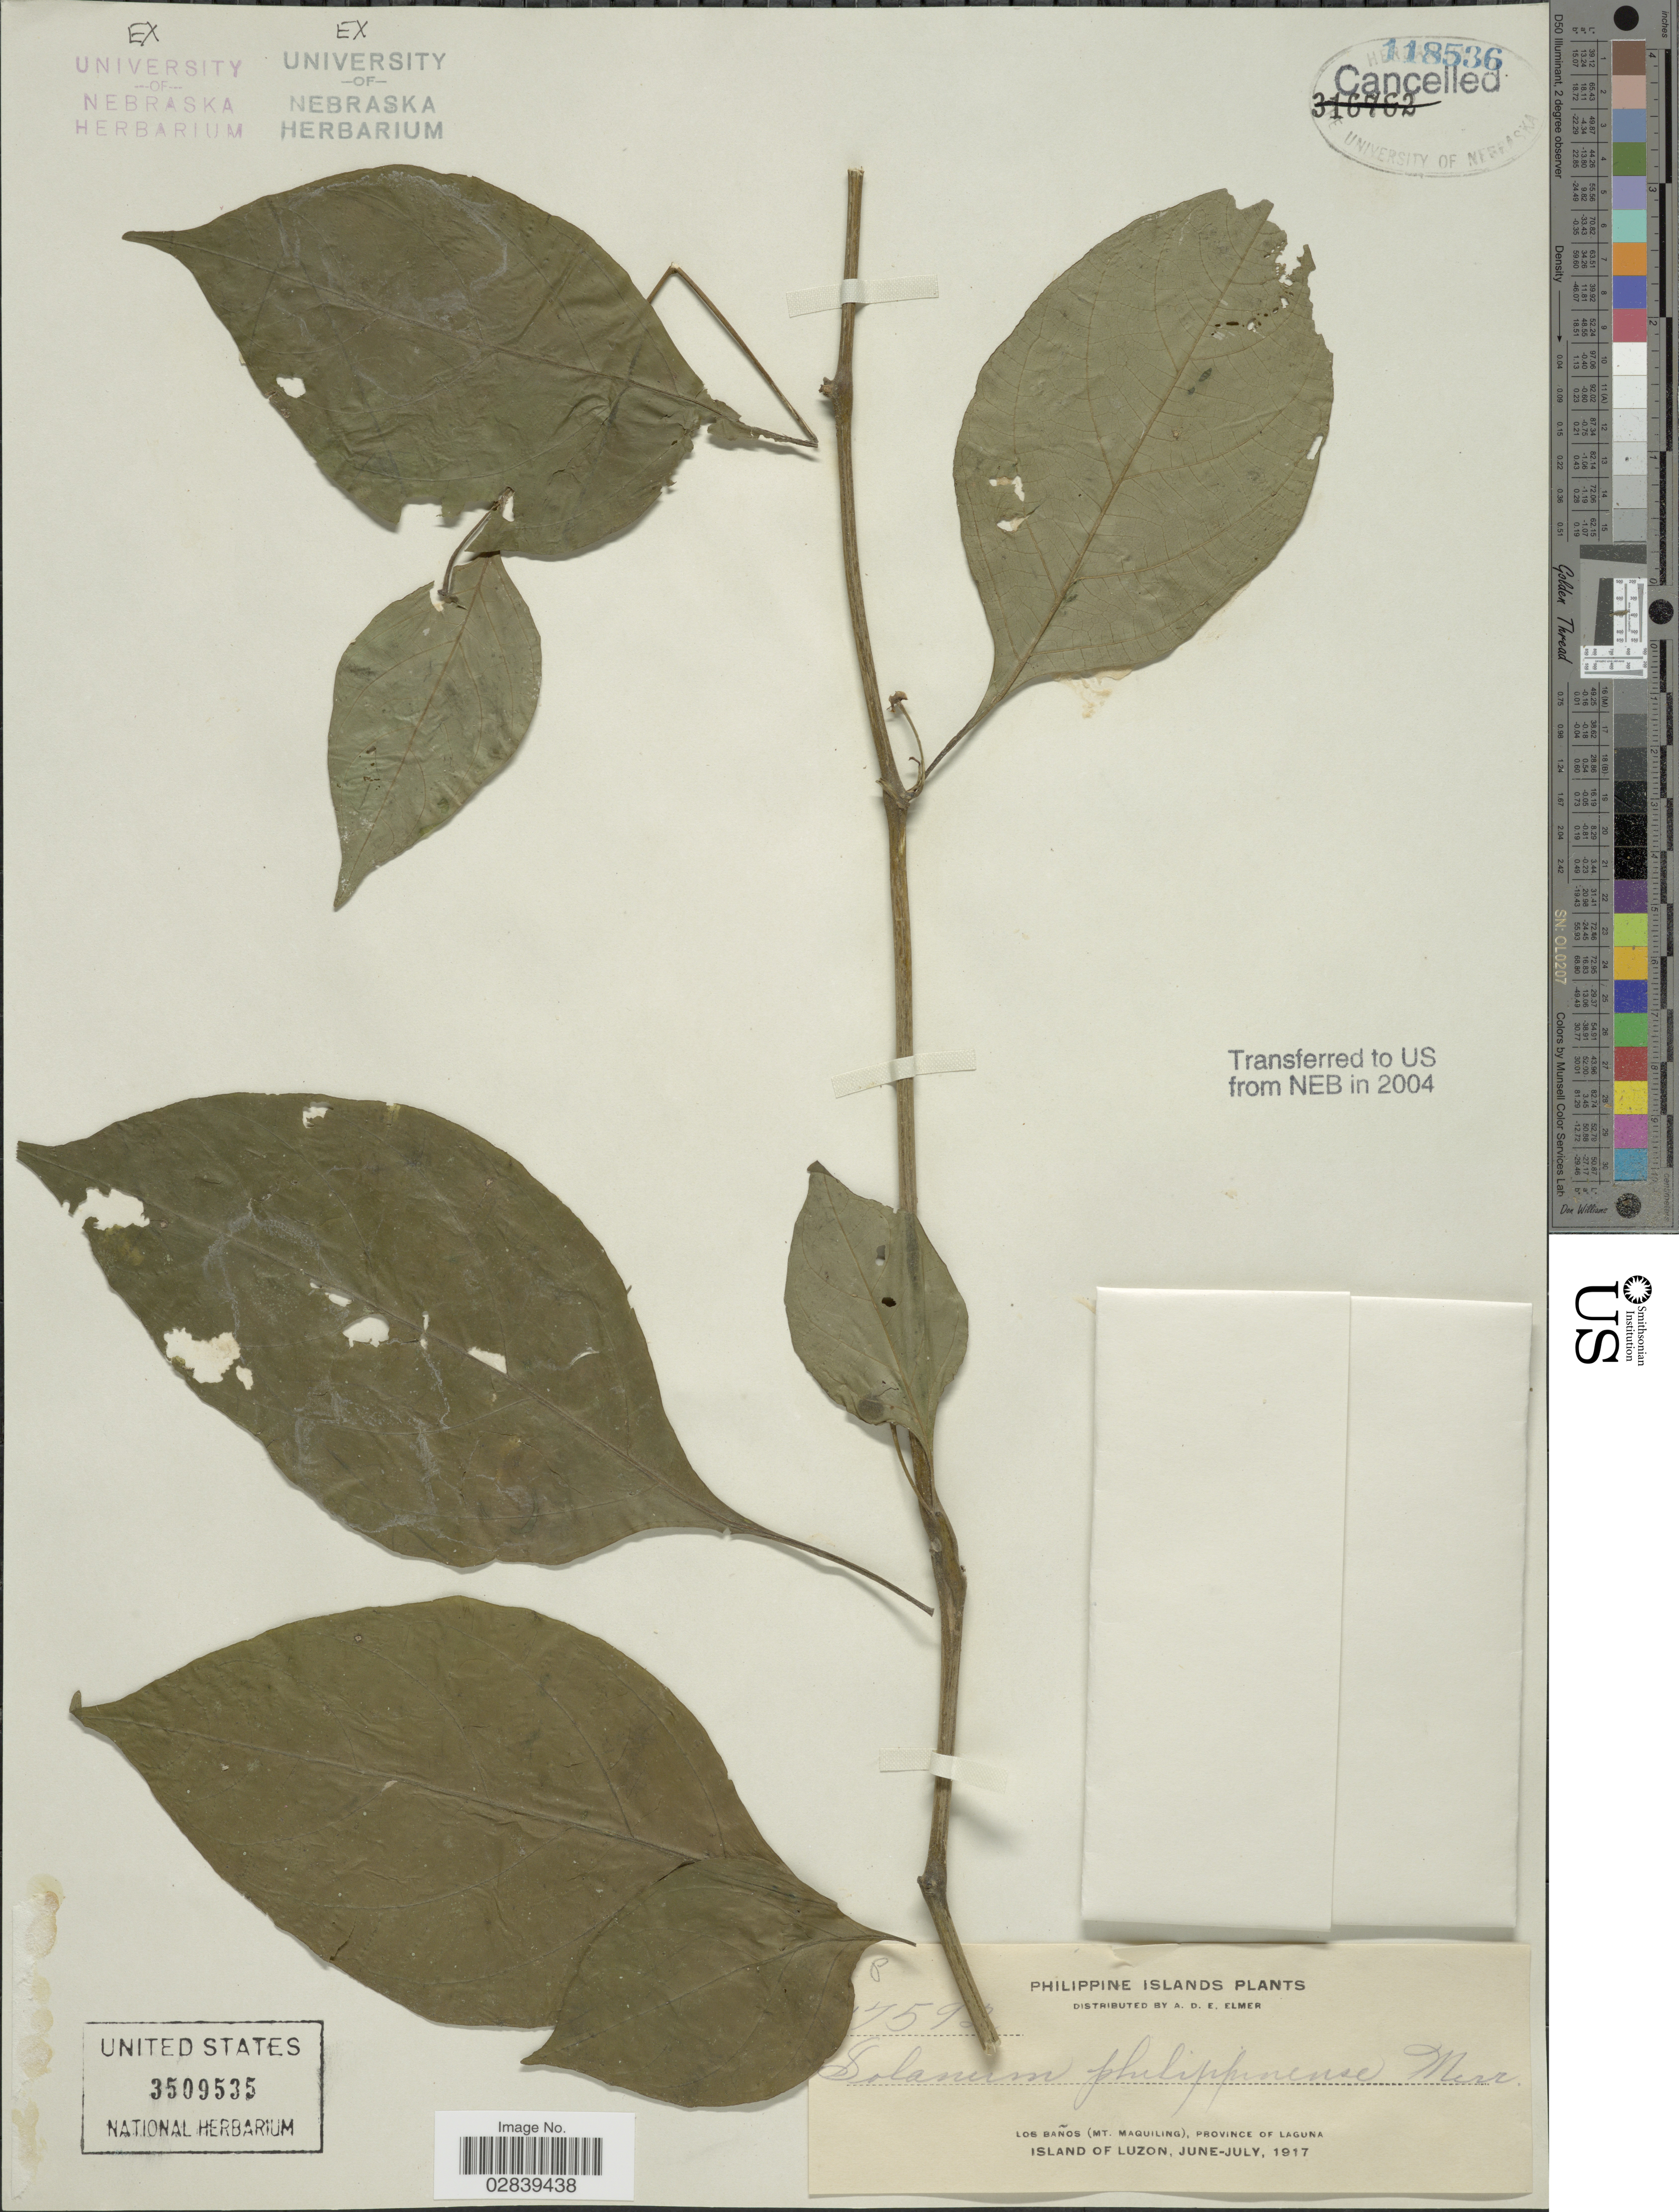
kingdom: Plantae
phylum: Tracheophyta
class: Magnoliopsida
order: Solanales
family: Solanaceae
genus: Solanum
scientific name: Solanum philippinense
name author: Merr.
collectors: A. D. E. Elmer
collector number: !759!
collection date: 1917-06/1917-07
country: Philippines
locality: Los Baños (Mt. Maquiling), Province of Laguna, Island of Luzon.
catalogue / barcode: US 3509535